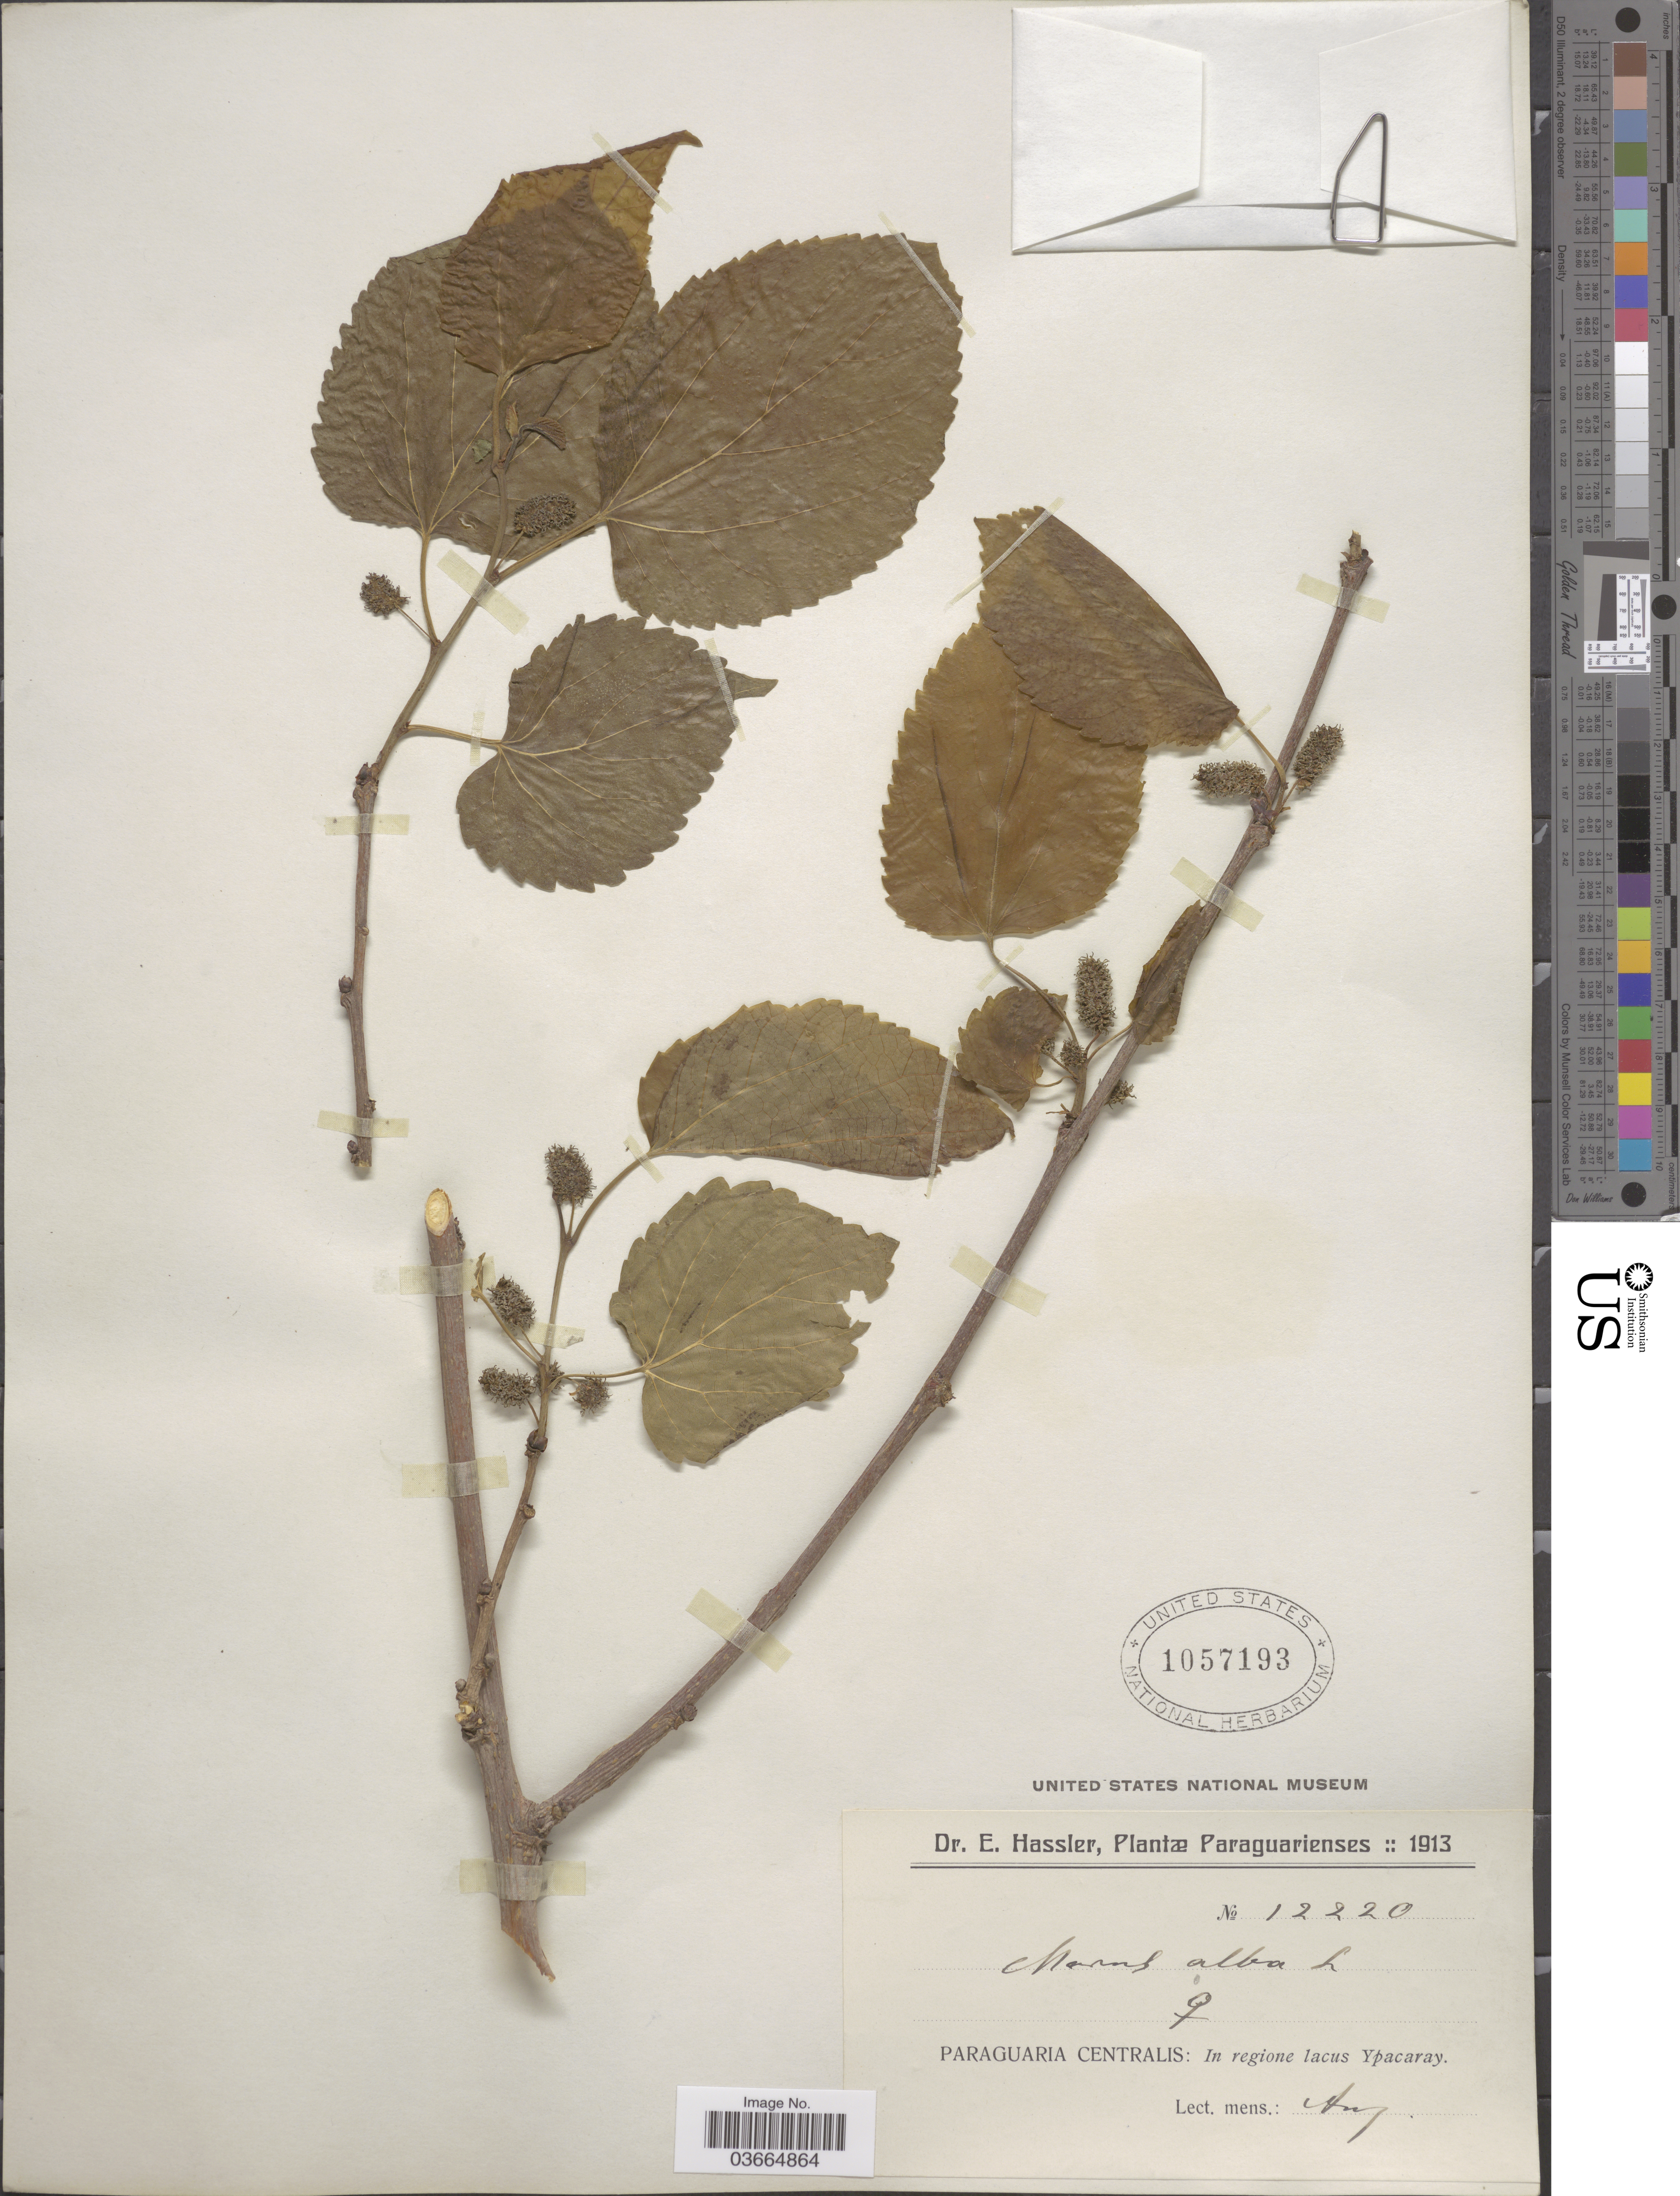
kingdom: Plantae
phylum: Tracheophyta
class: Magnoliopsida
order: Rosales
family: Moraceae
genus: Morus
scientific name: Morus alba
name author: L.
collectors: E. Hassler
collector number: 12220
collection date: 1913-08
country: Paraguay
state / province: Paraguari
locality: Paraguaria Centralis: In regione lacus Ypacaray.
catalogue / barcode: US 1057193